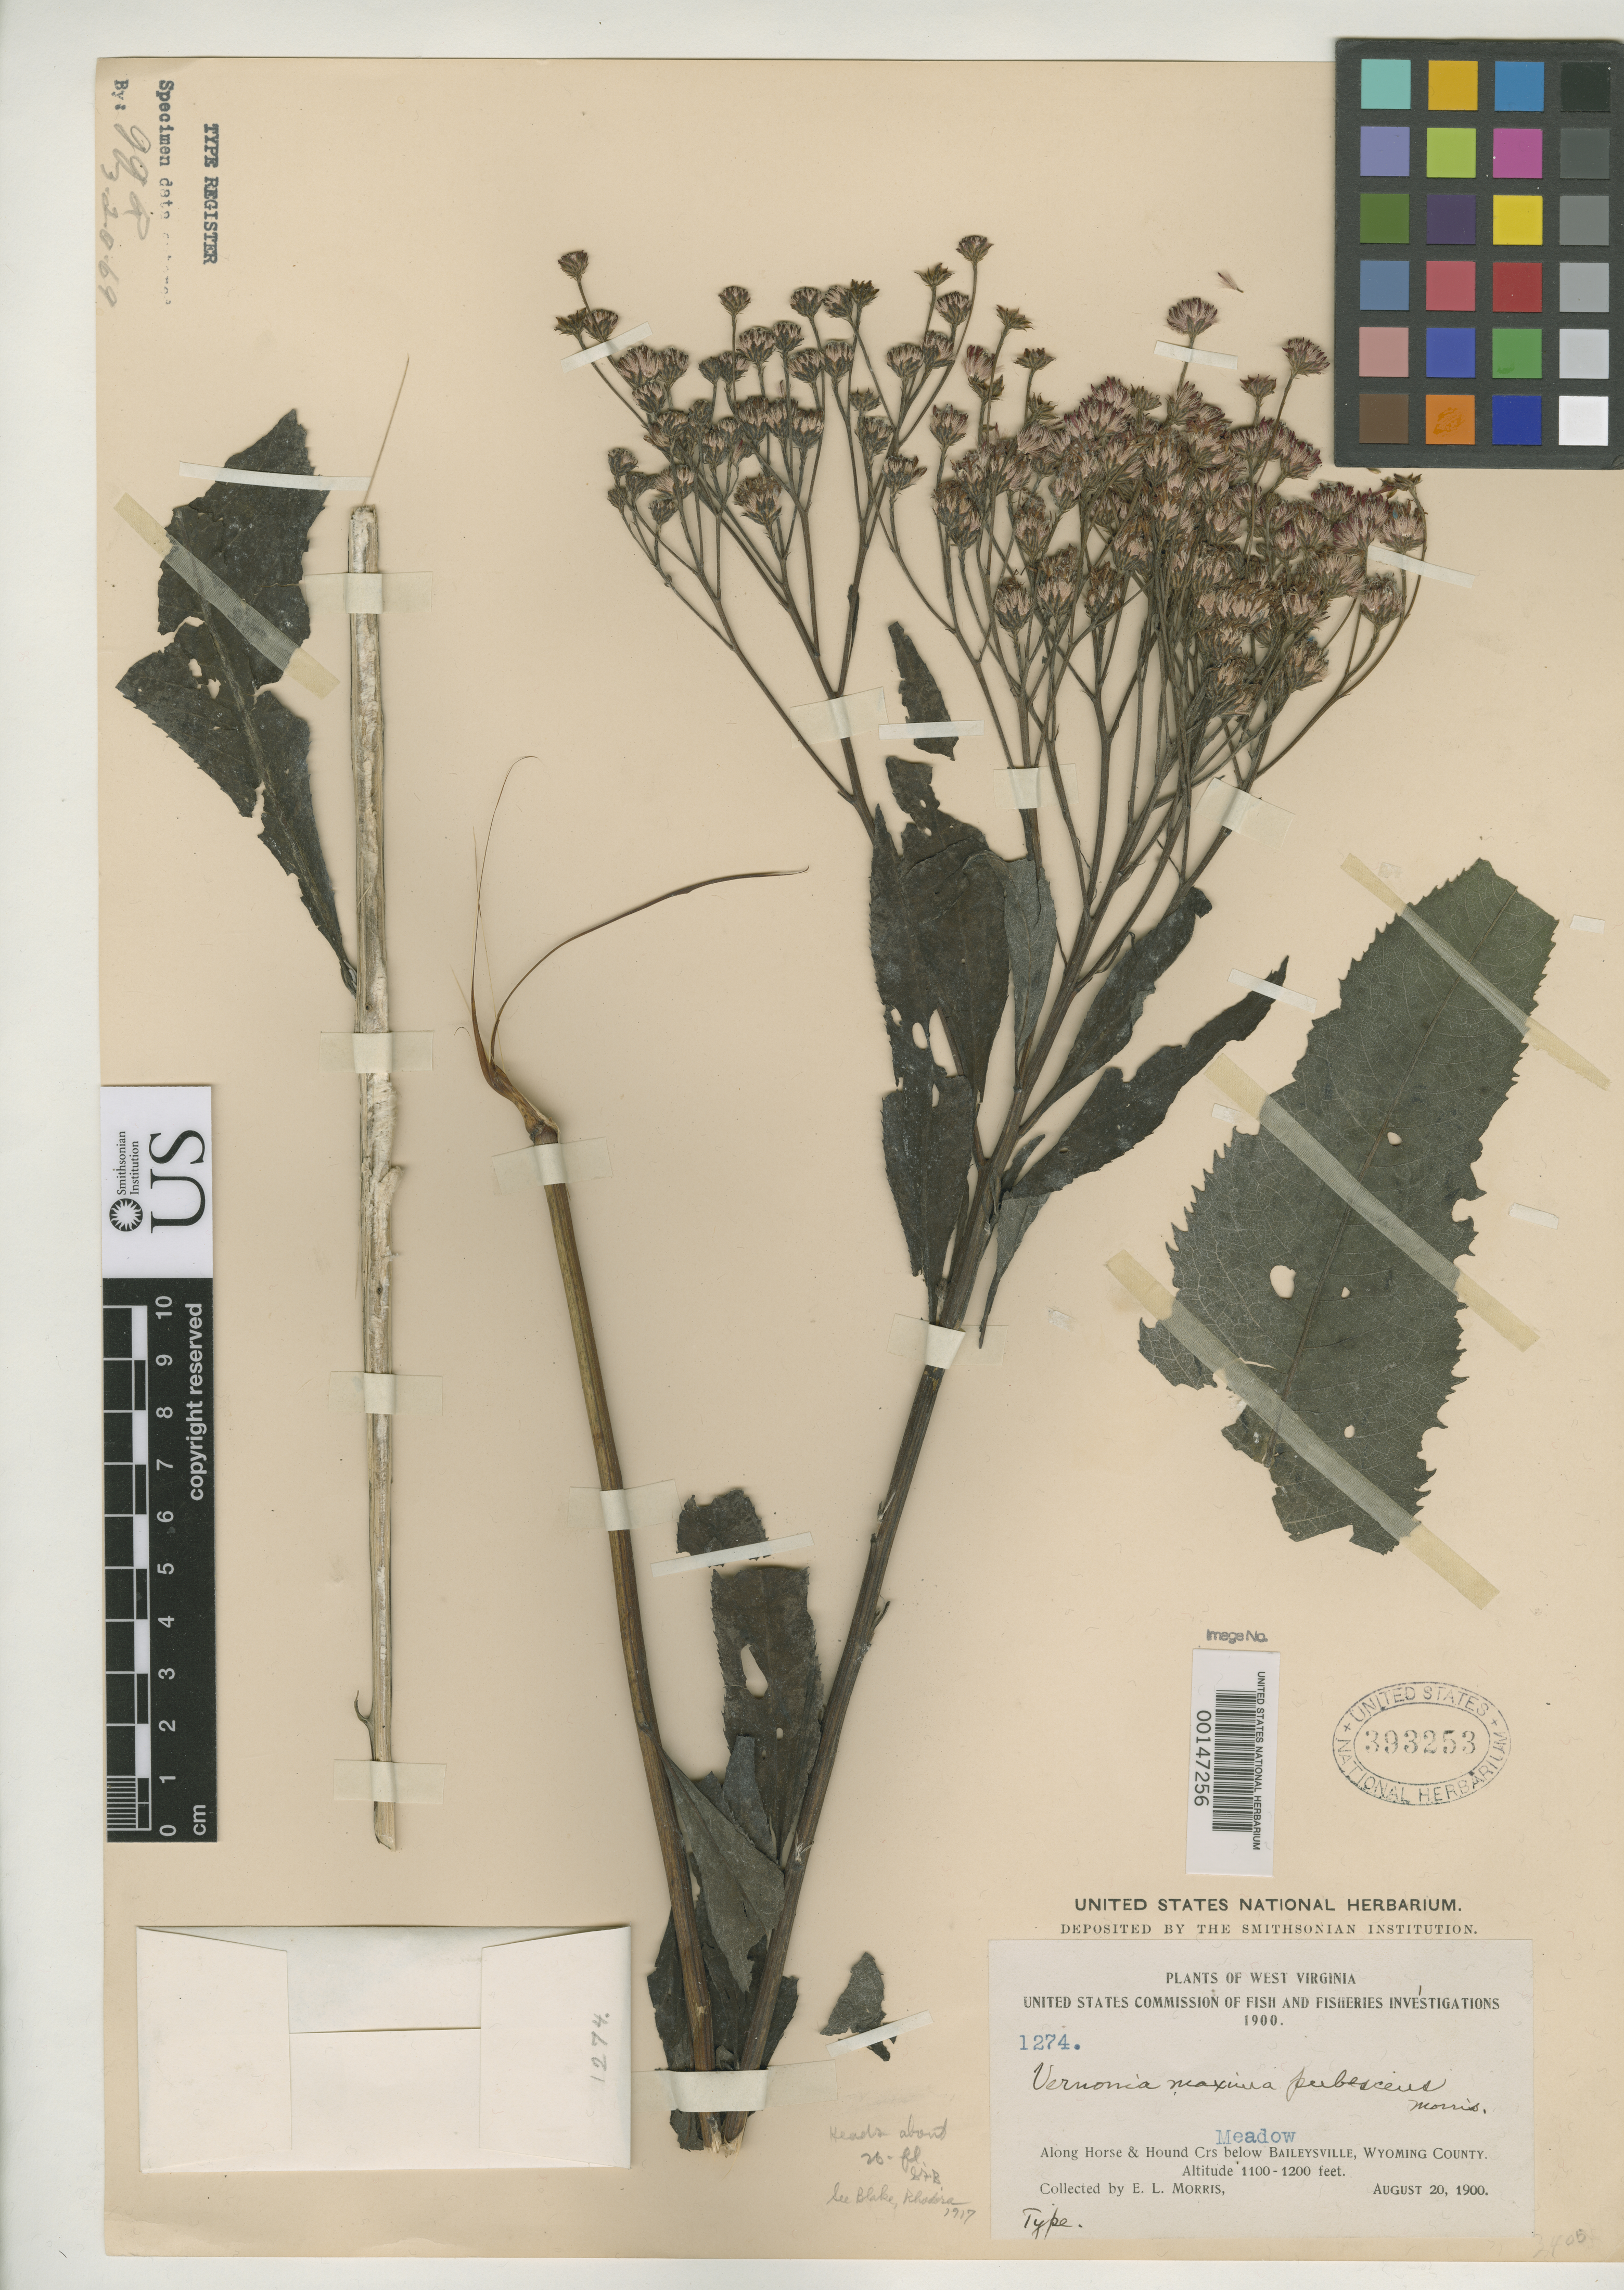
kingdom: Plantae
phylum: Tracheophyta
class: Magnoliopsida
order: Asterales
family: Asteraceae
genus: Vernonia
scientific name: Vernonia gigantea subsp. pubescens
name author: E. Morris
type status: Holotype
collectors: E. L. Morris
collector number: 1274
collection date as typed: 20 Aug 1900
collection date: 1900-08-20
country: United States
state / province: West Virginia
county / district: Wyoming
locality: Along Hound Creek, below Baileysville.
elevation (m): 335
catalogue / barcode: US 393253